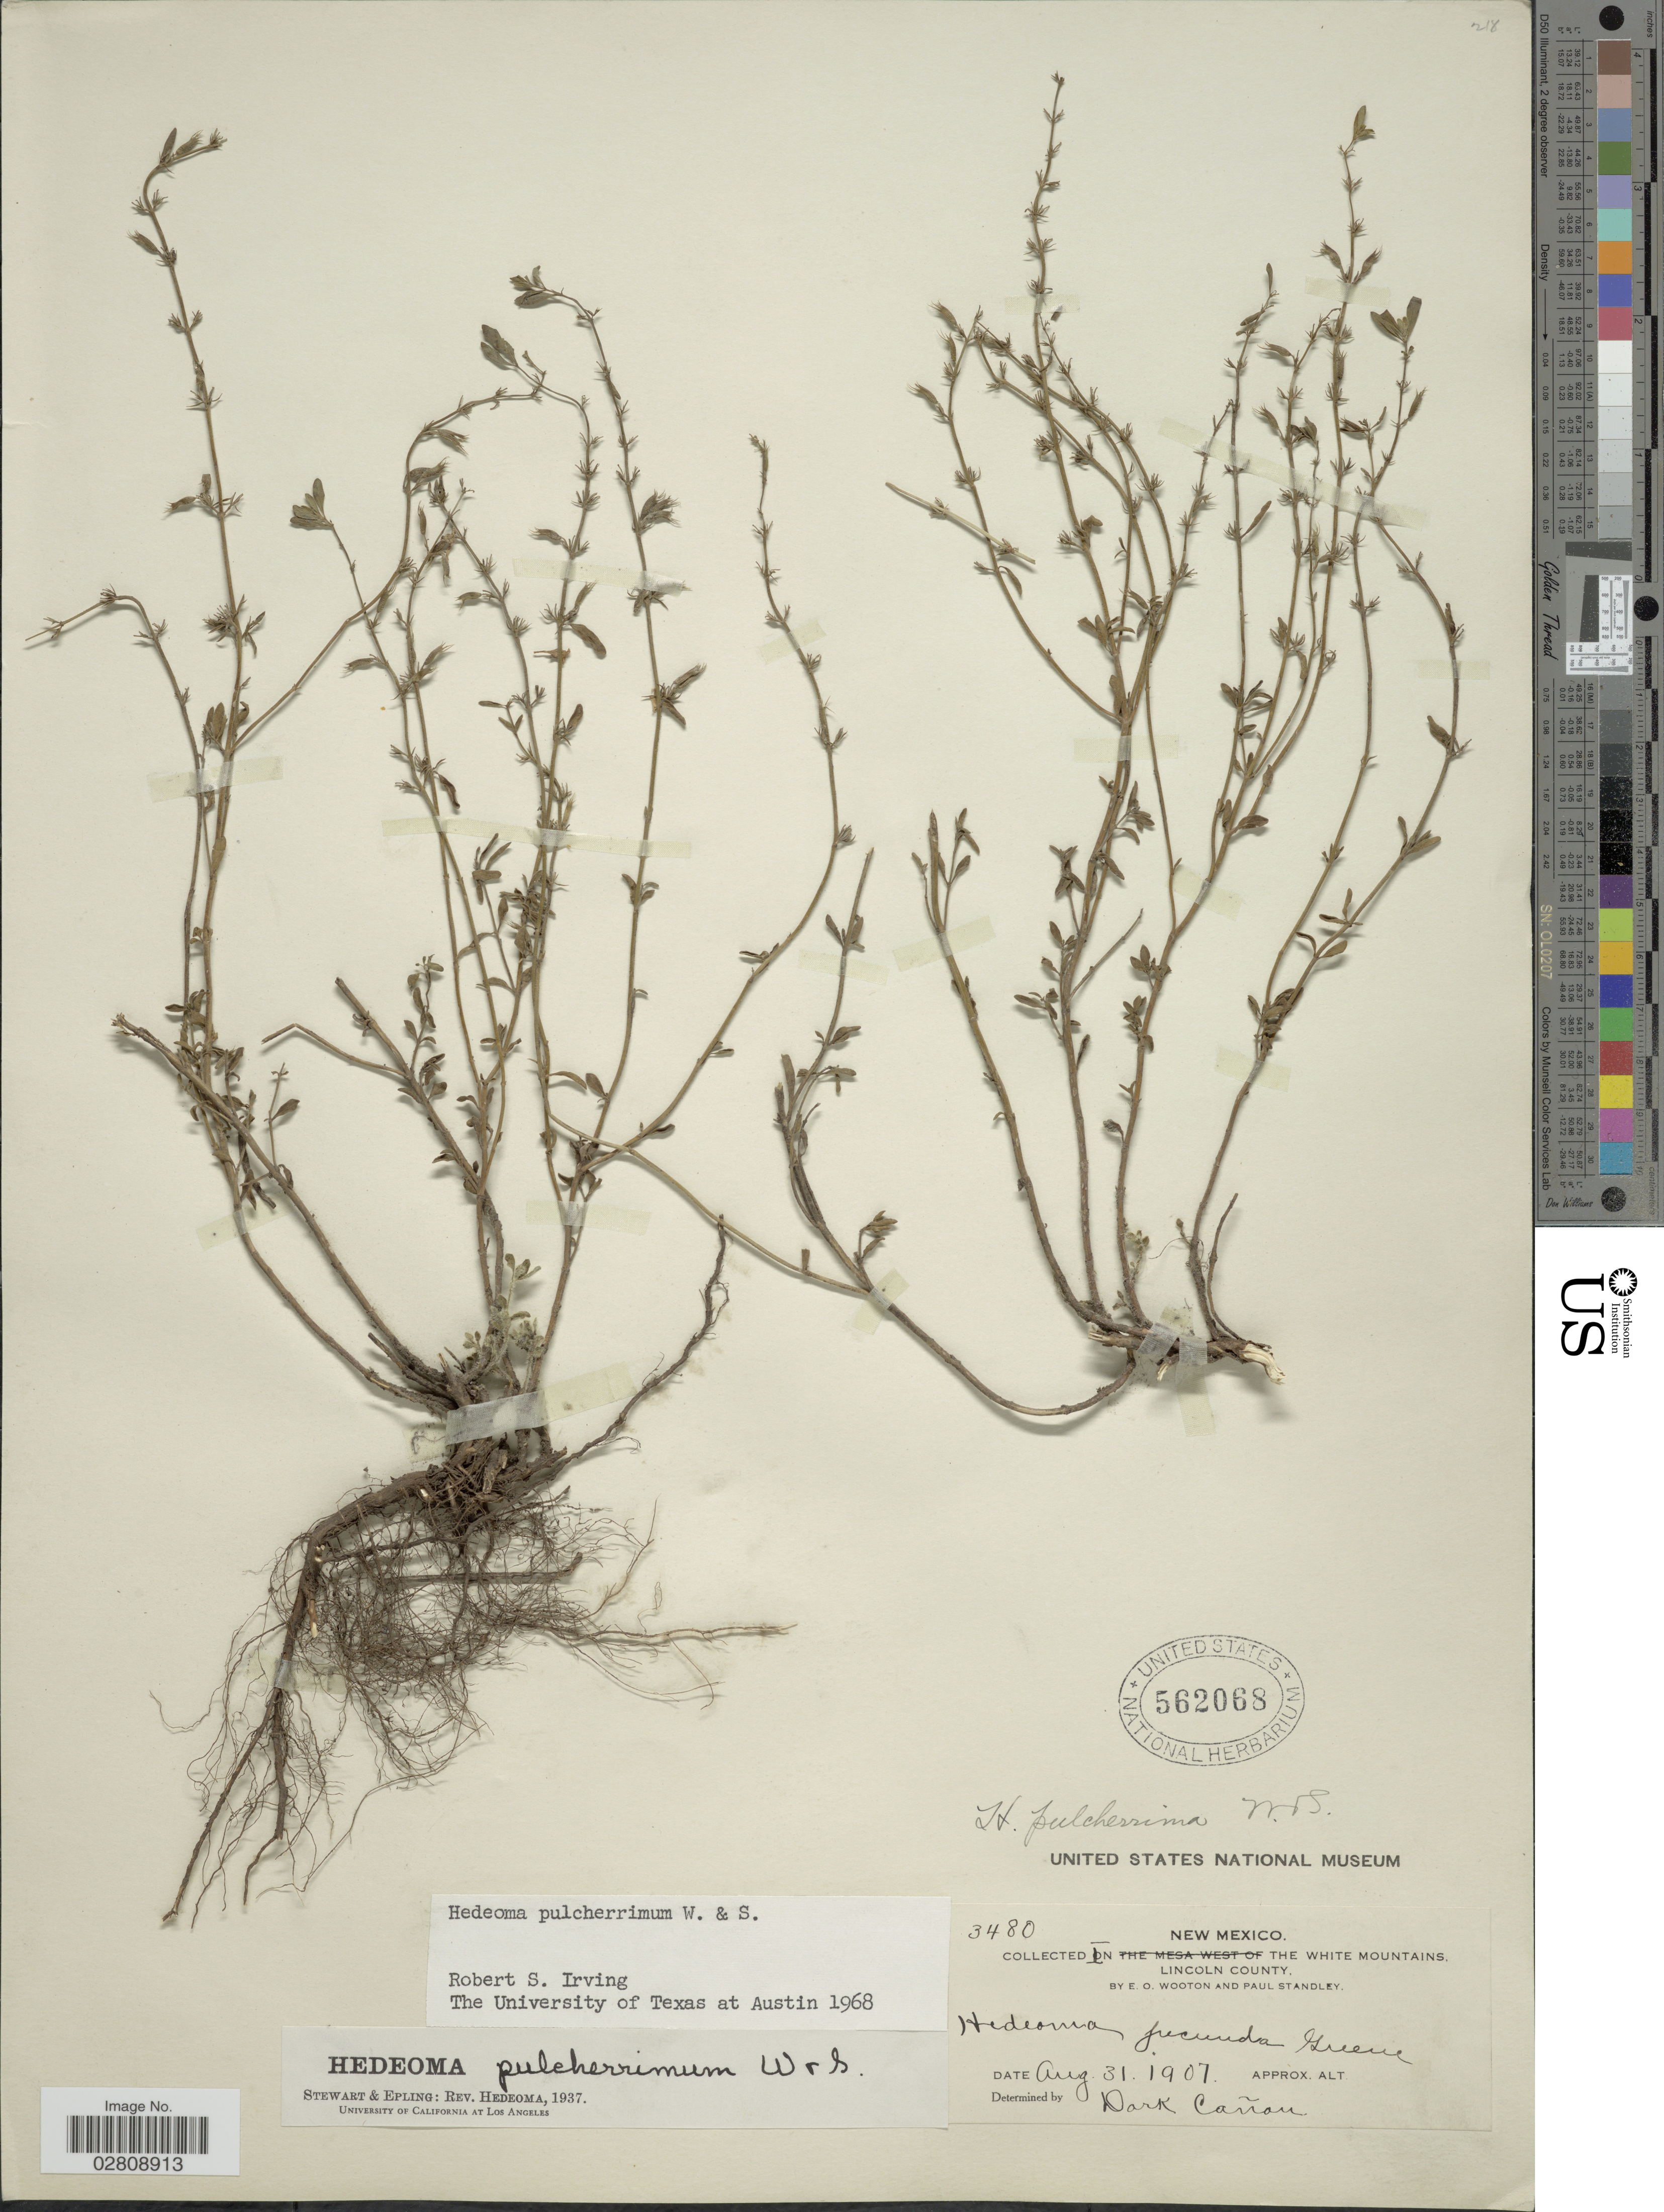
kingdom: Plantae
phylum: Tracheophyta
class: Magnoliopsida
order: Lamiales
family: Lamiaceae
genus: Hedeoma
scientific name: Hedeoma pulcherrima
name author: Wooton & Standl.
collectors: E. O. Wooton & P. C. Standley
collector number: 3480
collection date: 1907-08-31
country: United States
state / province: New Mexico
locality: The White Mountains. Lincoln County. Dark Cañon.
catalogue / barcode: US 562068